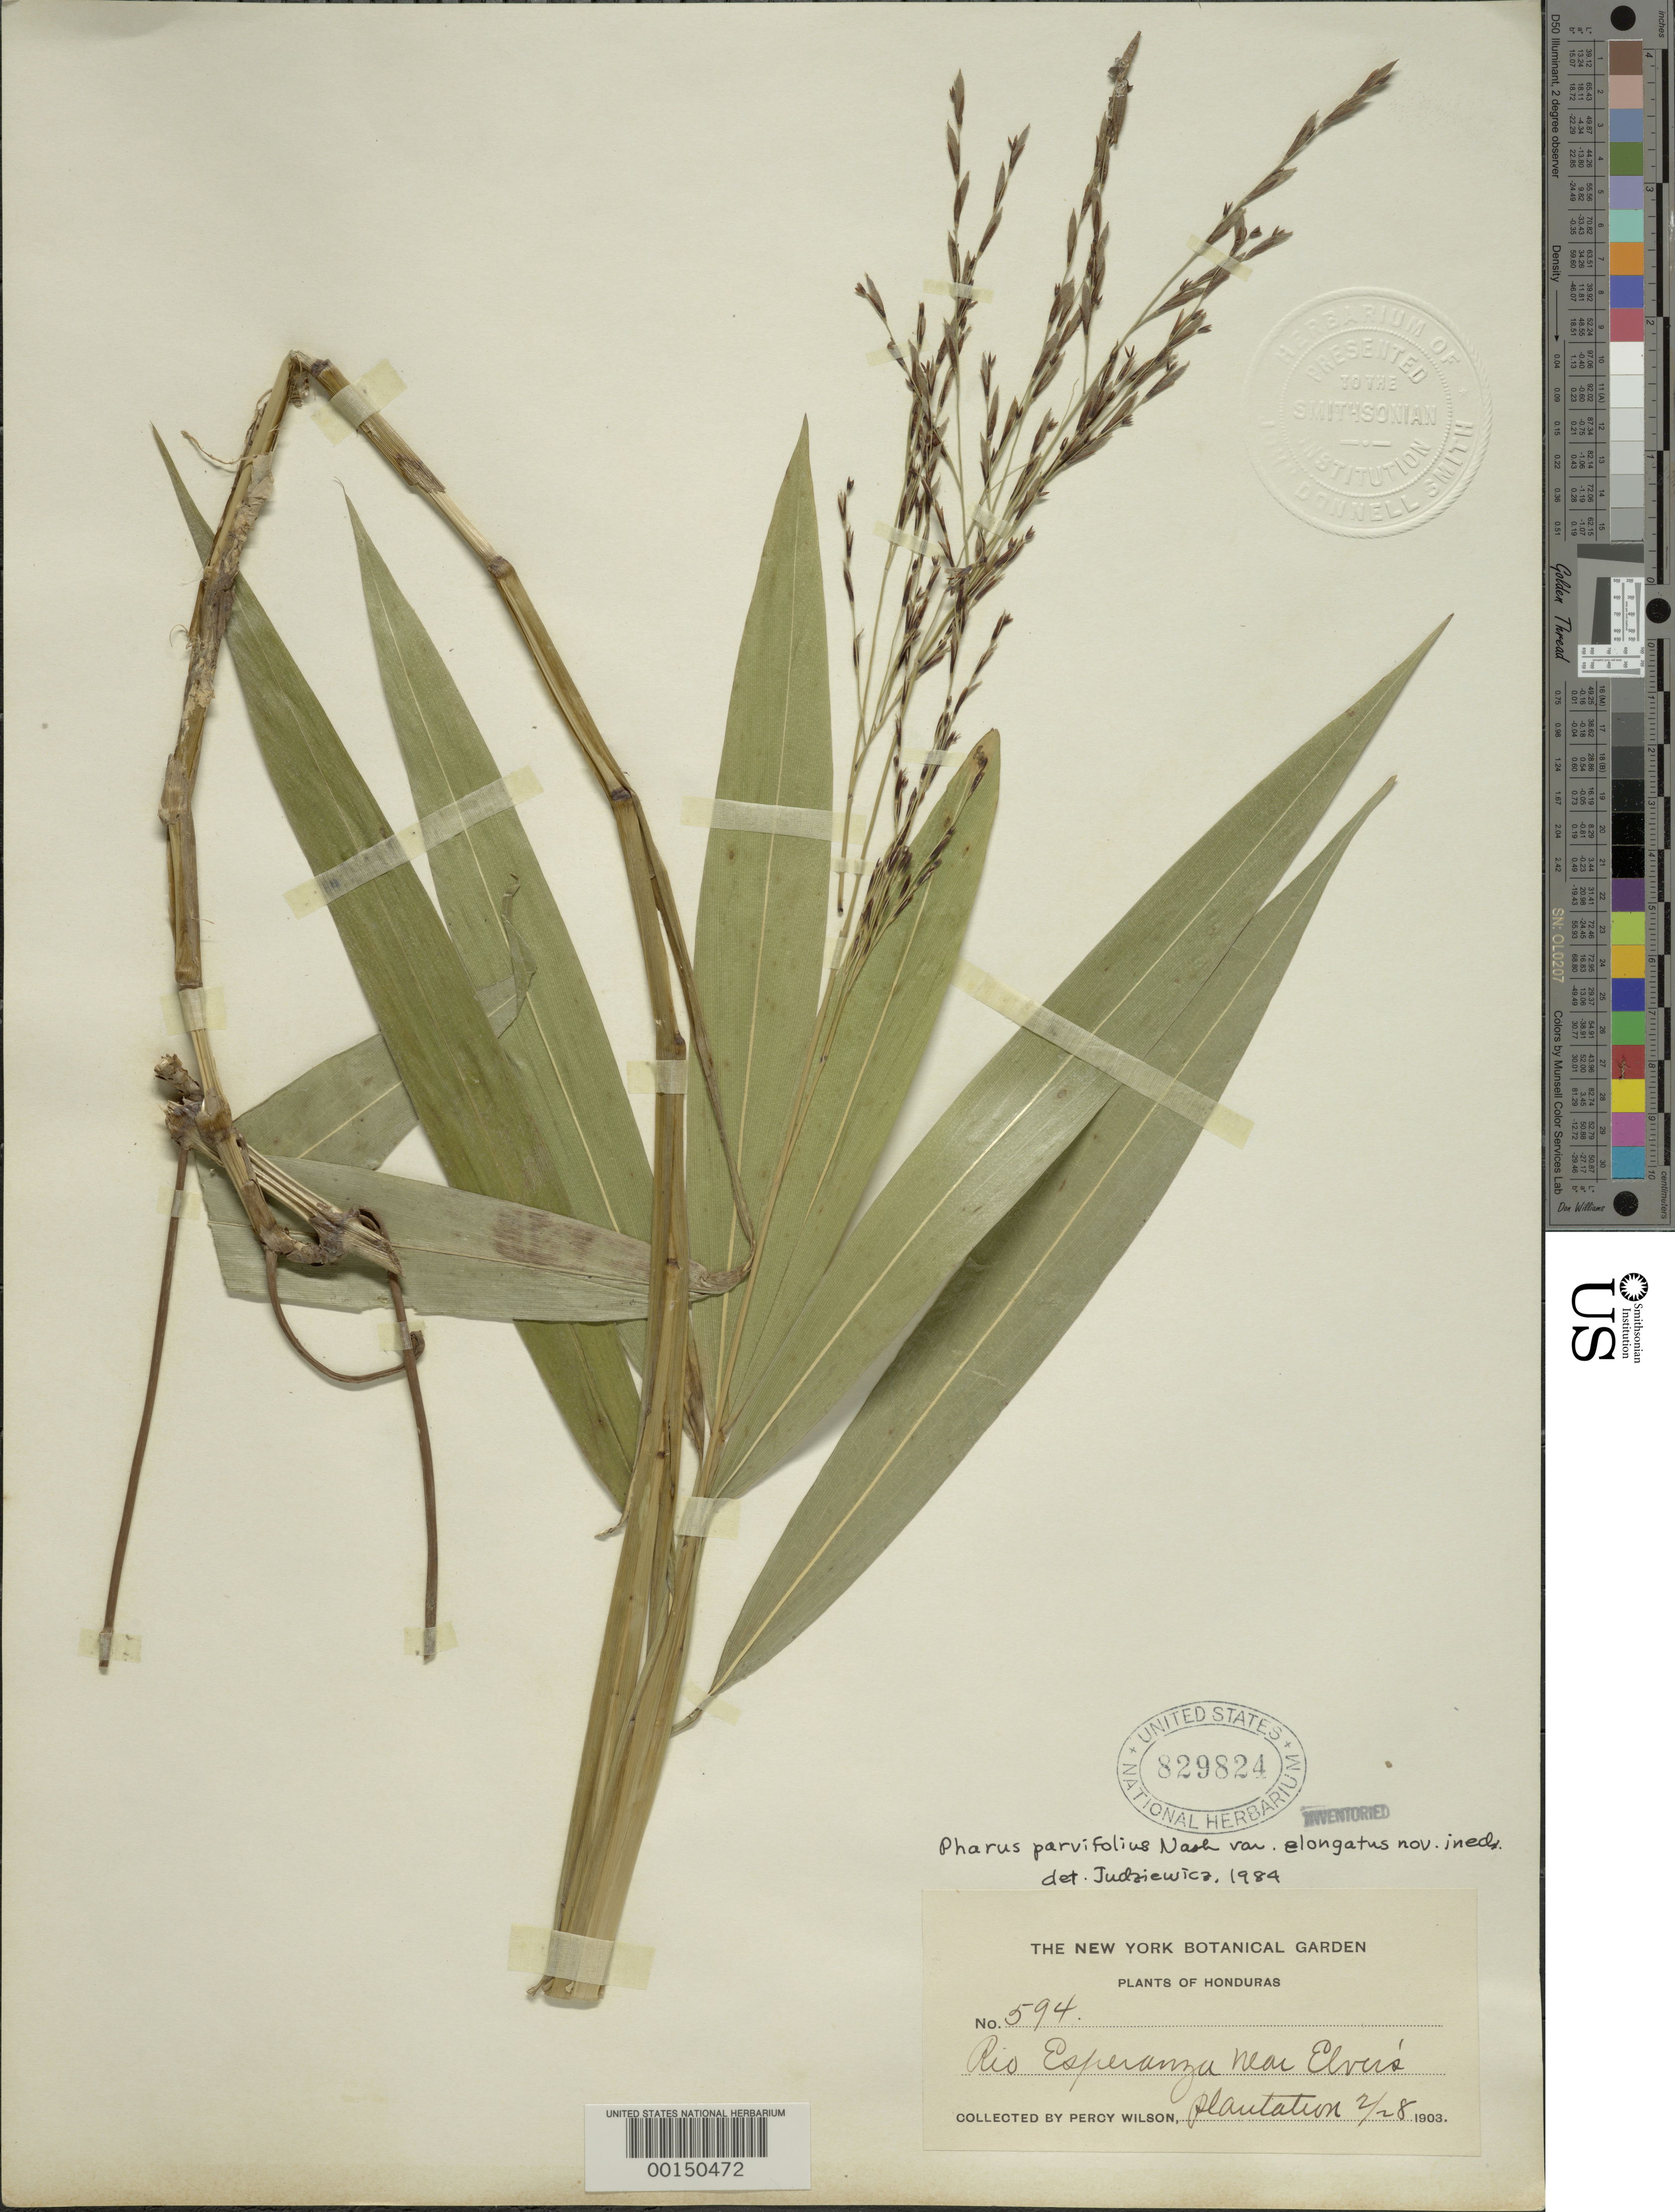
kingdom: Plantae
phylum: Tracheophyta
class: Liliopsida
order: Poales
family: Poaceae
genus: Pharus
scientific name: Pharus parvifolius subsp. elongatus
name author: Judz.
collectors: P. Wilson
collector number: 594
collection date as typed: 28 Feb 1903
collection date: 1903-02-28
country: Honduras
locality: Rio Esperanza, elveris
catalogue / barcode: US 829824